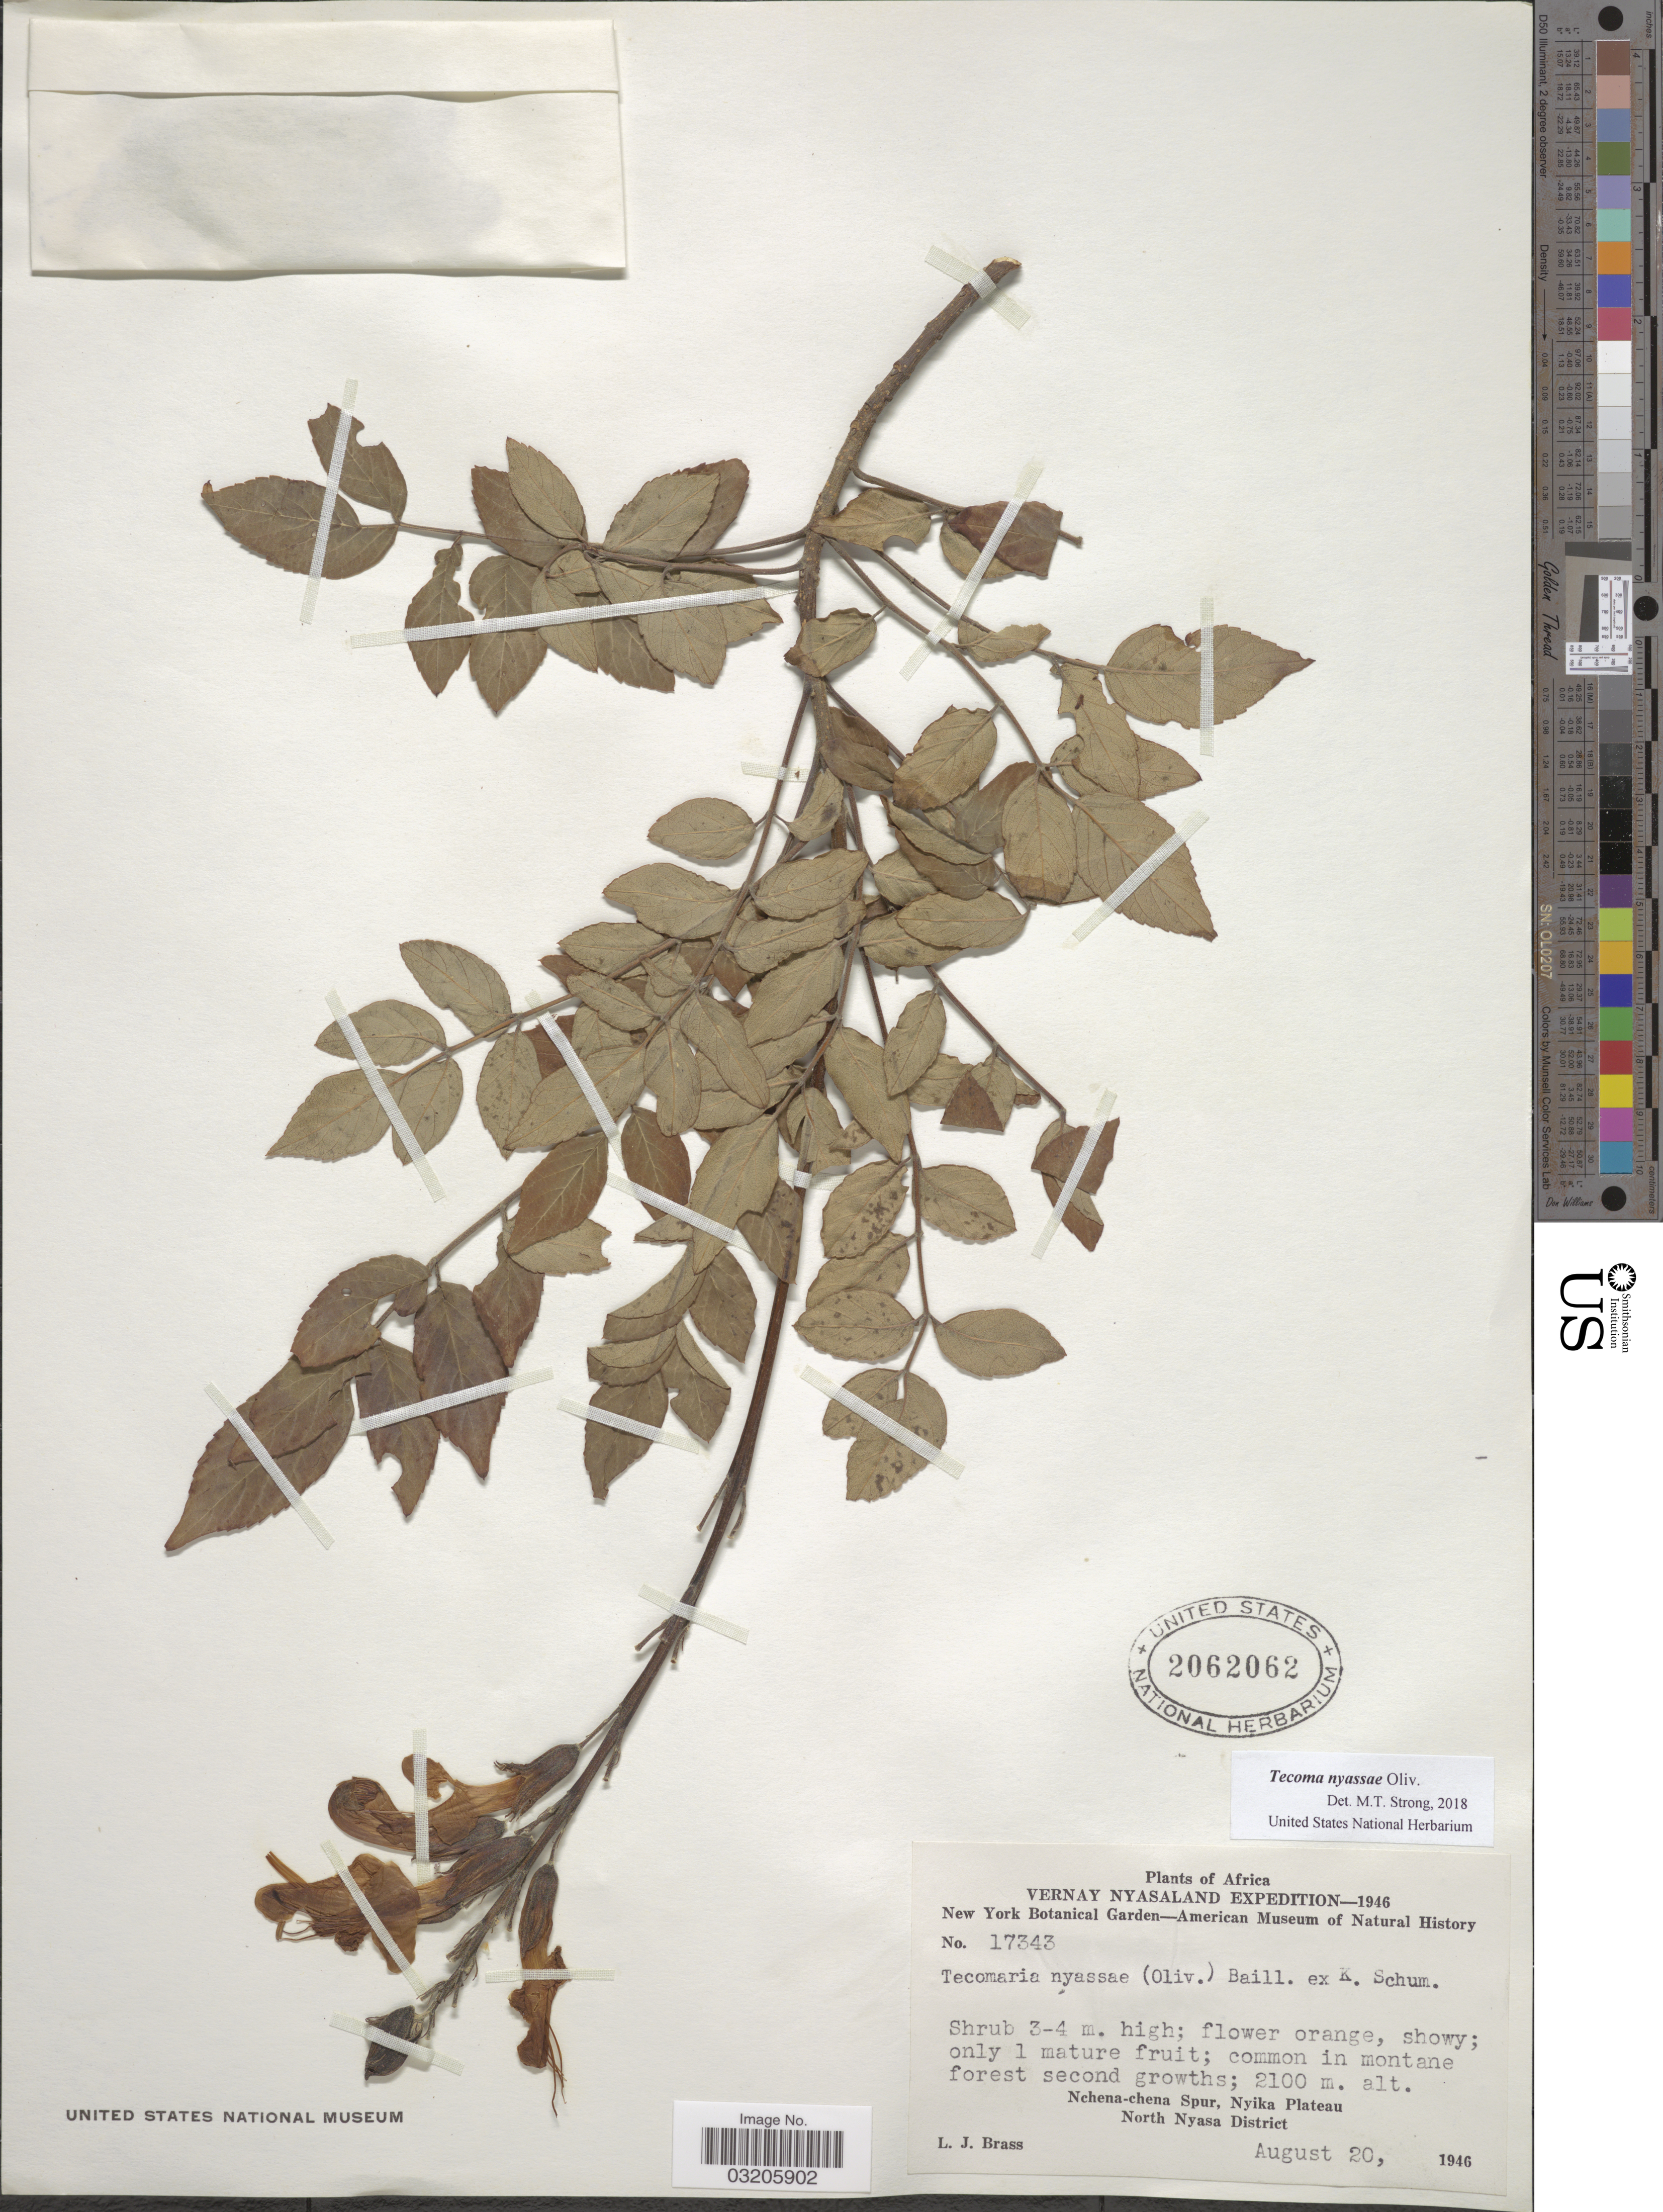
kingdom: Plantae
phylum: Tracheophyta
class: Magnoliopsida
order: Lamiales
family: Bignoniaceae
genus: Tecoma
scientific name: Tecoma nyassae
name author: Oliv.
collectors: L. J. Brass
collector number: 17343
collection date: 1946-08-20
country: Malawi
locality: Vernay Nyasaland. Montane forest. Nchena-chena Spur, Nyika Plateau. North Nyasa District.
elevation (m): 2100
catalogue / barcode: US 2062062